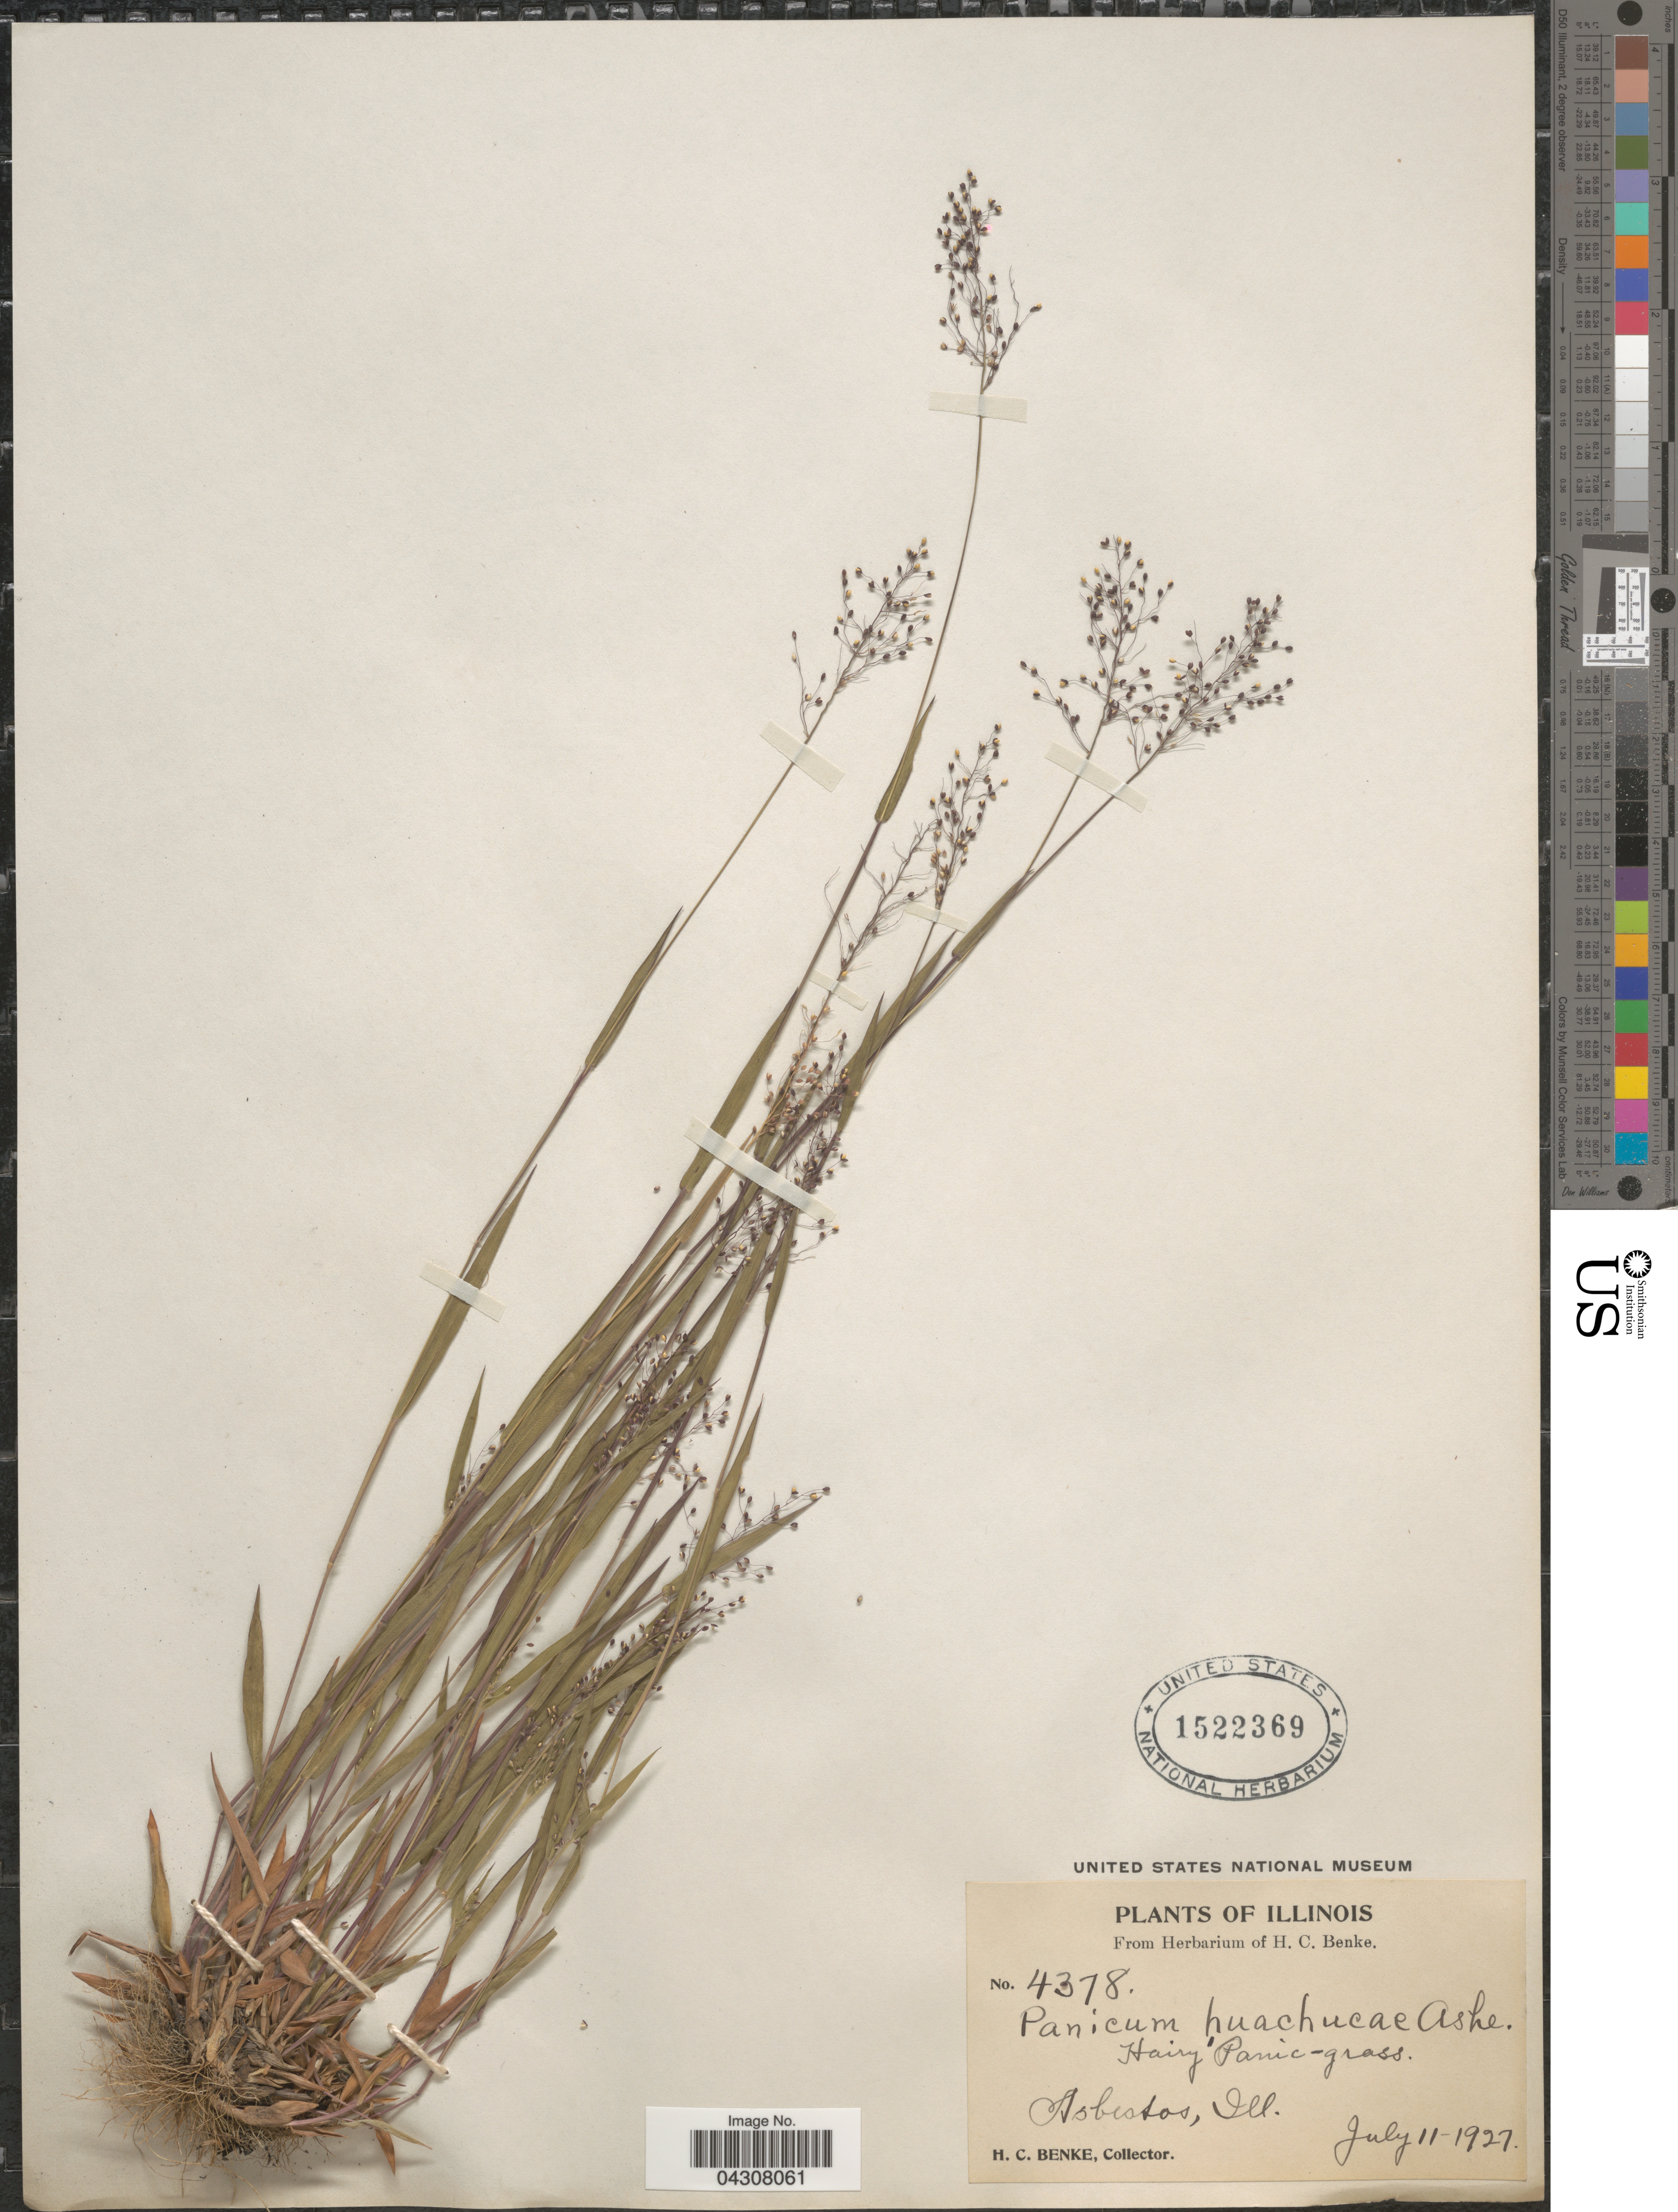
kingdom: Plantae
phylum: Tracheophyta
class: Liliopsida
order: Poales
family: Poaceae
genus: Dichanthelium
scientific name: Dichanthelium acuminatum var. acuminatum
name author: (Sw.) Gould & C.A. Clark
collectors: H. Benke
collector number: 4378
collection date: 1927-07-11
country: United States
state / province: Illinois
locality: Asbestos.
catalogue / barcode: US 1522369